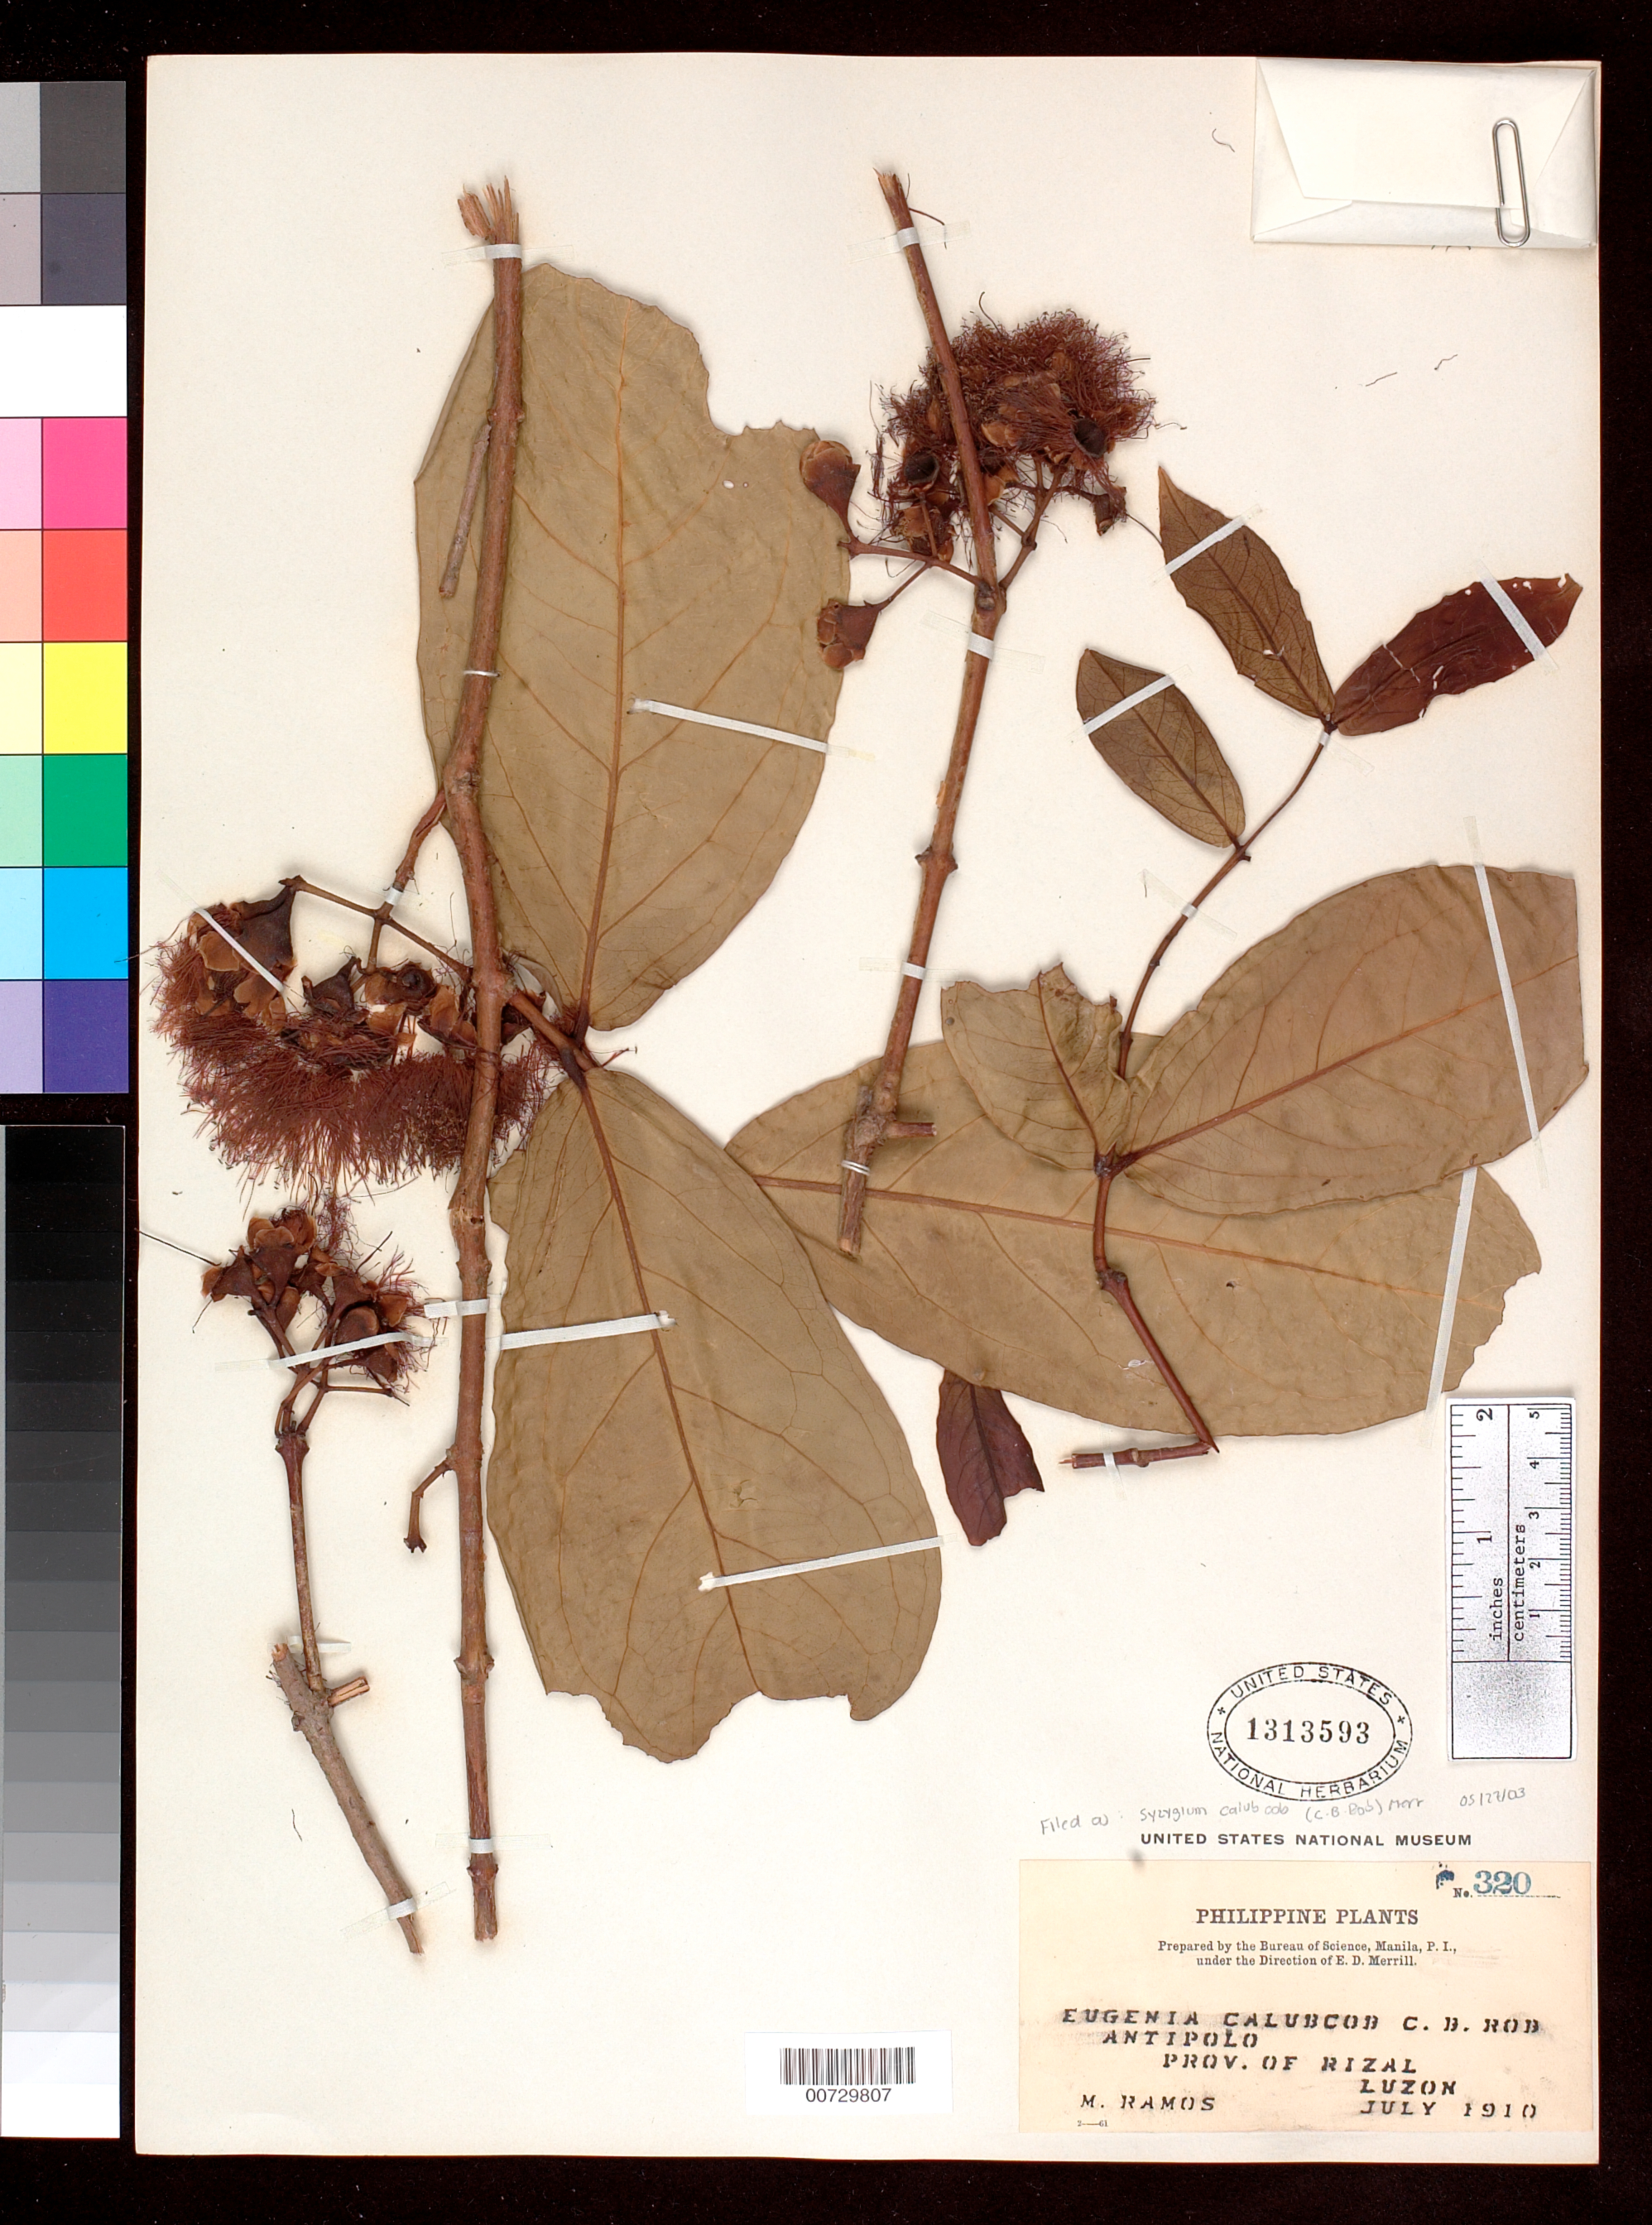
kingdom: Plantae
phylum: Tracheophyta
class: Magnoliopsida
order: Myrtales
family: Myrtaceae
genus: Syzygium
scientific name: Syzygium calubcob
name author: (C.B. Rob.) Merr.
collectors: F. Ramos M.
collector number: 320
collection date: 1910-07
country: Philippines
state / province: Calabarzon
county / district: Rizal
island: Luzon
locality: Antipolo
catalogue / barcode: US 1313593